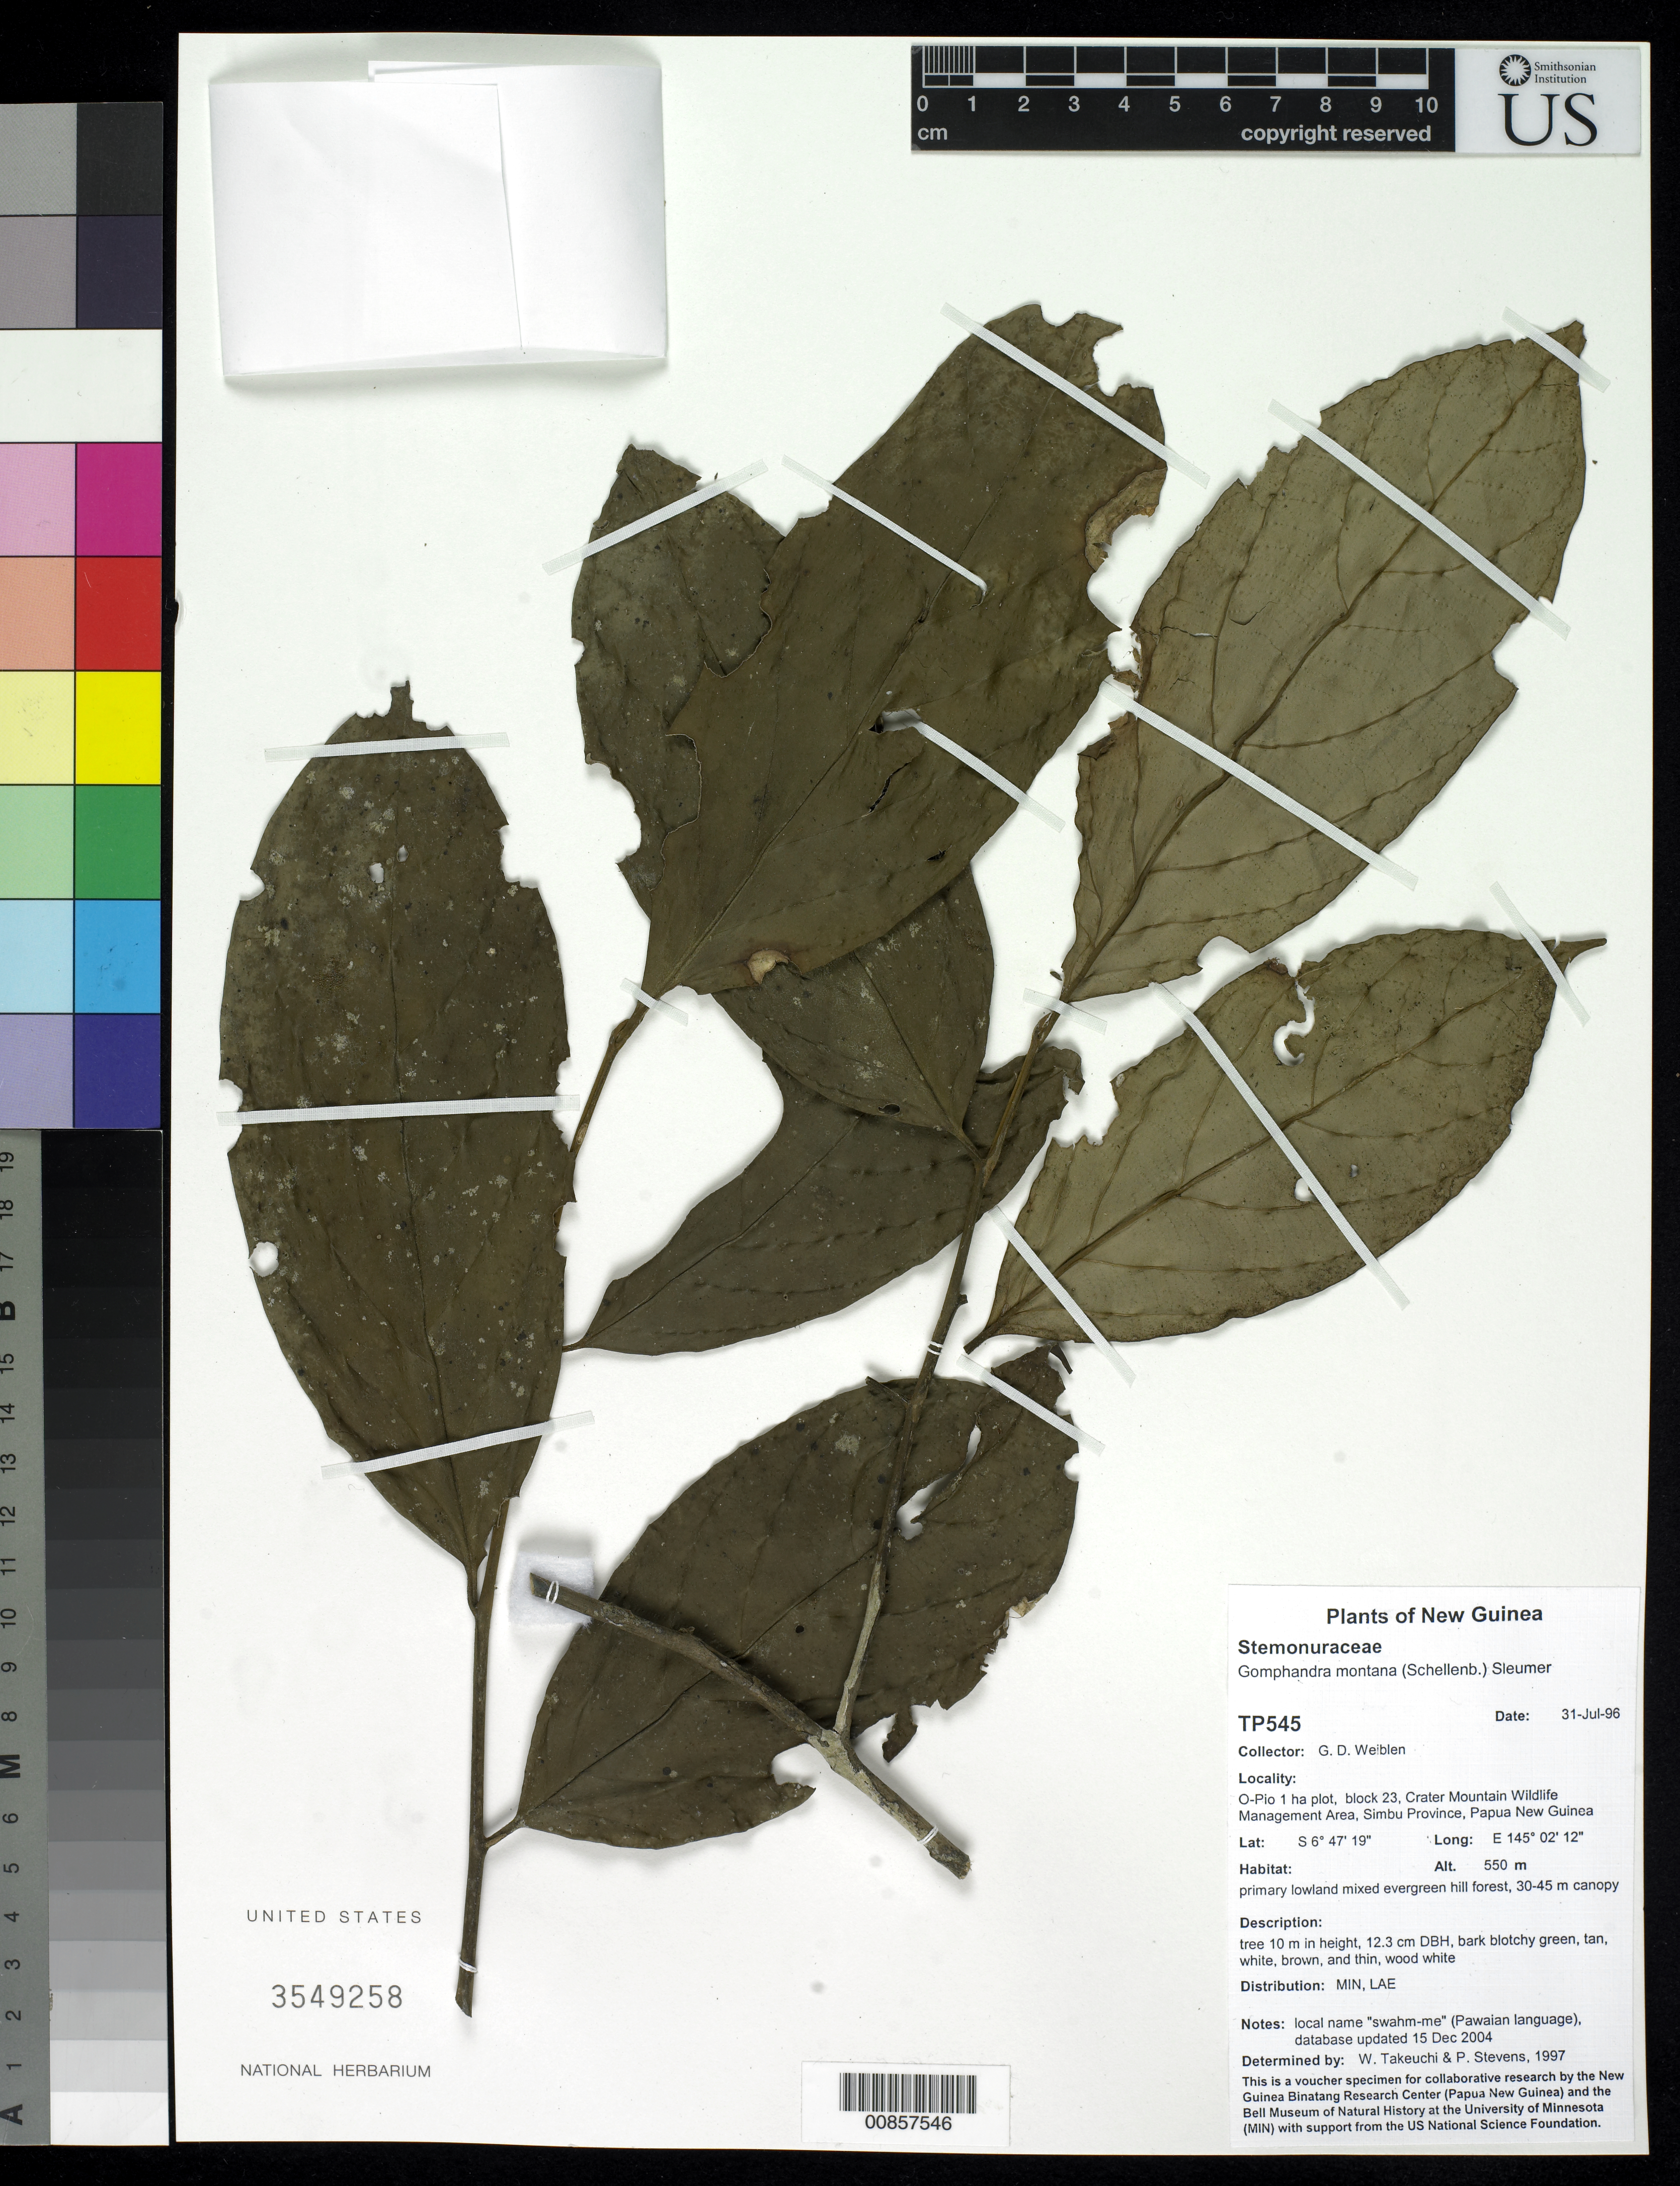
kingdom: Plantae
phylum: Tracheophyta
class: Magnoliopsida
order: Cardiopteridales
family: Stemonuraceae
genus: Gomphandra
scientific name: Gomphandra montana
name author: (Schnellenb.) Sleumer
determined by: Takeuchi, W. N.; Stevens, P. F.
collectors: G. D. Weiblen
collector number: TP545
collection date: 1996-07-31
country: Papua New Guinea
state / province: Chimbu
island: New Guinea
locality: O-Pio 1 ha plot, block 23, Crater Mountain Wildlife Management Area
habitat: Primary lowland mixed evergreen hill forest. 30-45 m. canopy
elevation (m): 500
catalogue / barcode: US 3549258